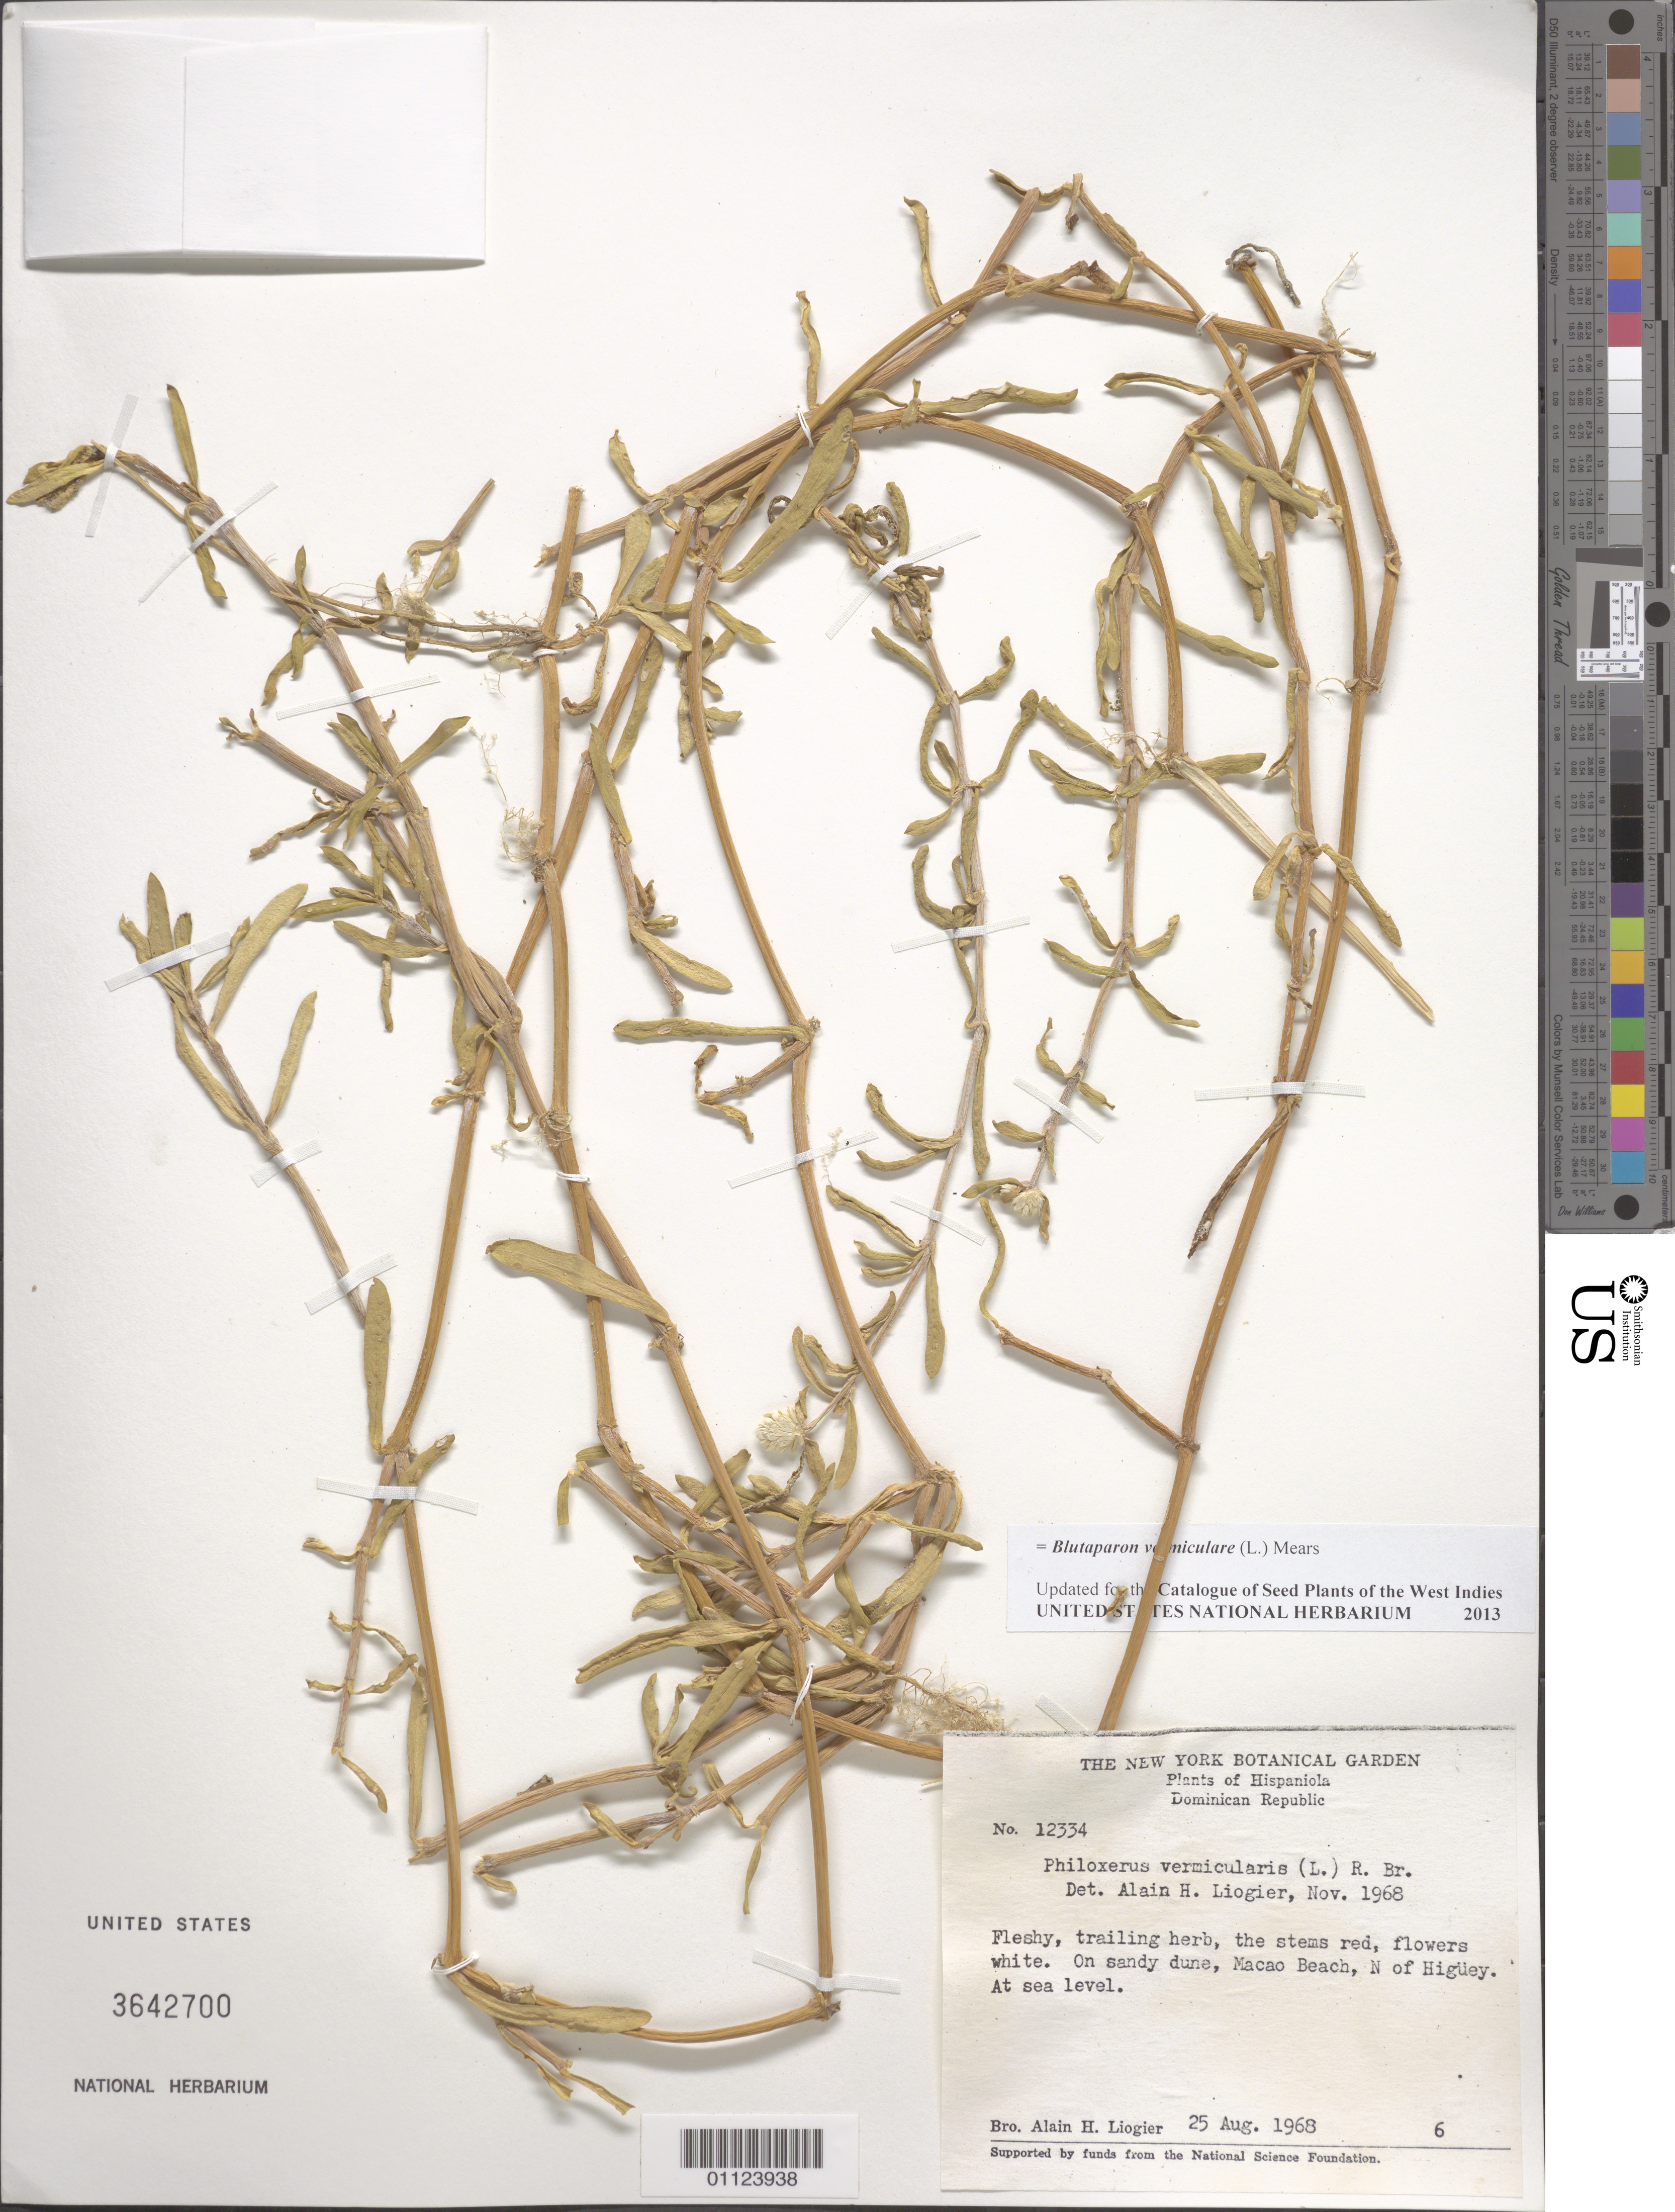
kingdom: Plantae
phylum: Tracheophyta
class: Magnoliopsida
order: Caryophyllales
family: Amaranthaceae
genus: Gomphrena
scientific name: Gomphrena vermicularis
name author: L.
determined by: Strong, Mark T., (BOT), Smithsonian Institution - National Museum of Natural History (UNITED STATES)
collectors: A. H. Liogier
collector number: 12334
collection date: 1968-08-25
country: Dominican Republic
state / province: La Altagracía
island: Hispaniola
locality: Macao Beach, N of Higüey.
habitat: On sandy dune.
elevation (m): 0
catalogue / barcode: US 3642700